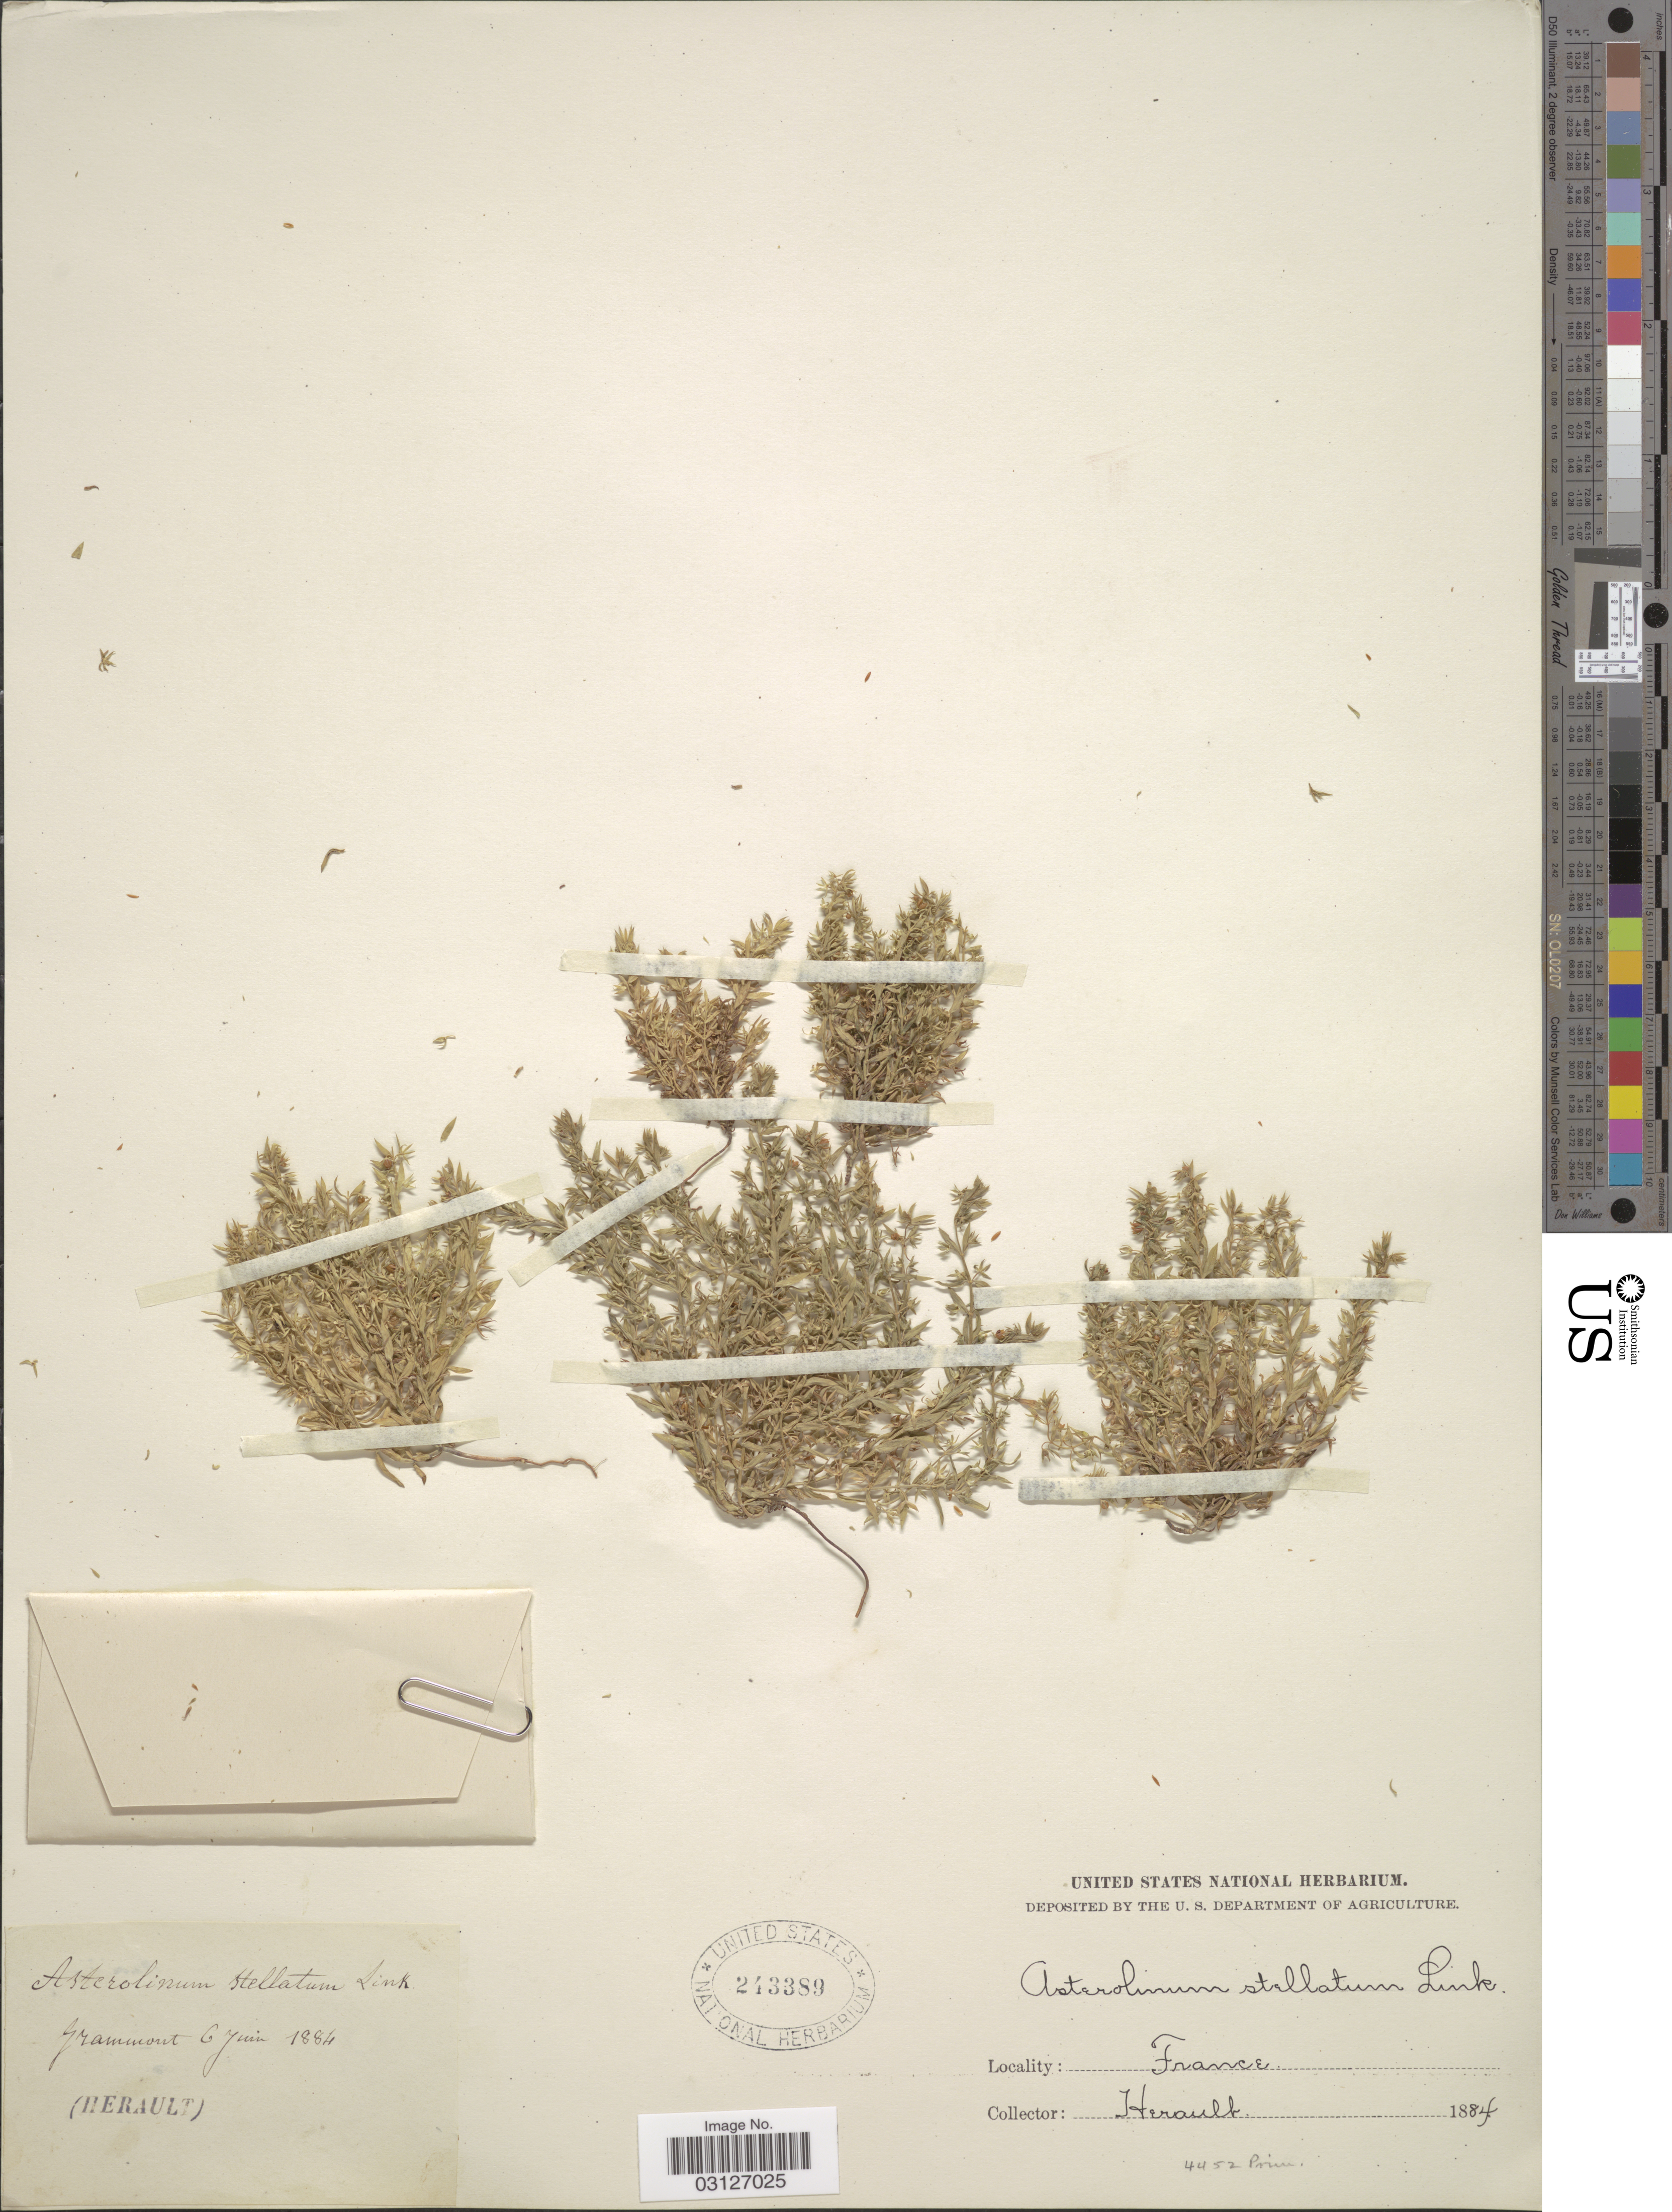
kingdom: Plantae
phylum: Tracheophyta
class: Magnoliopsida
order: Ericales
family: Primulaceae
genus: Asterolinon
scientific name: Asterolinon stellatum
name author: Hoffmanns. & Link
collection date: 1884-06-06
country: France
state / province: Occitanie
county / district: Hérault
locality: Grammont.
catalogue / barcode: US 243389